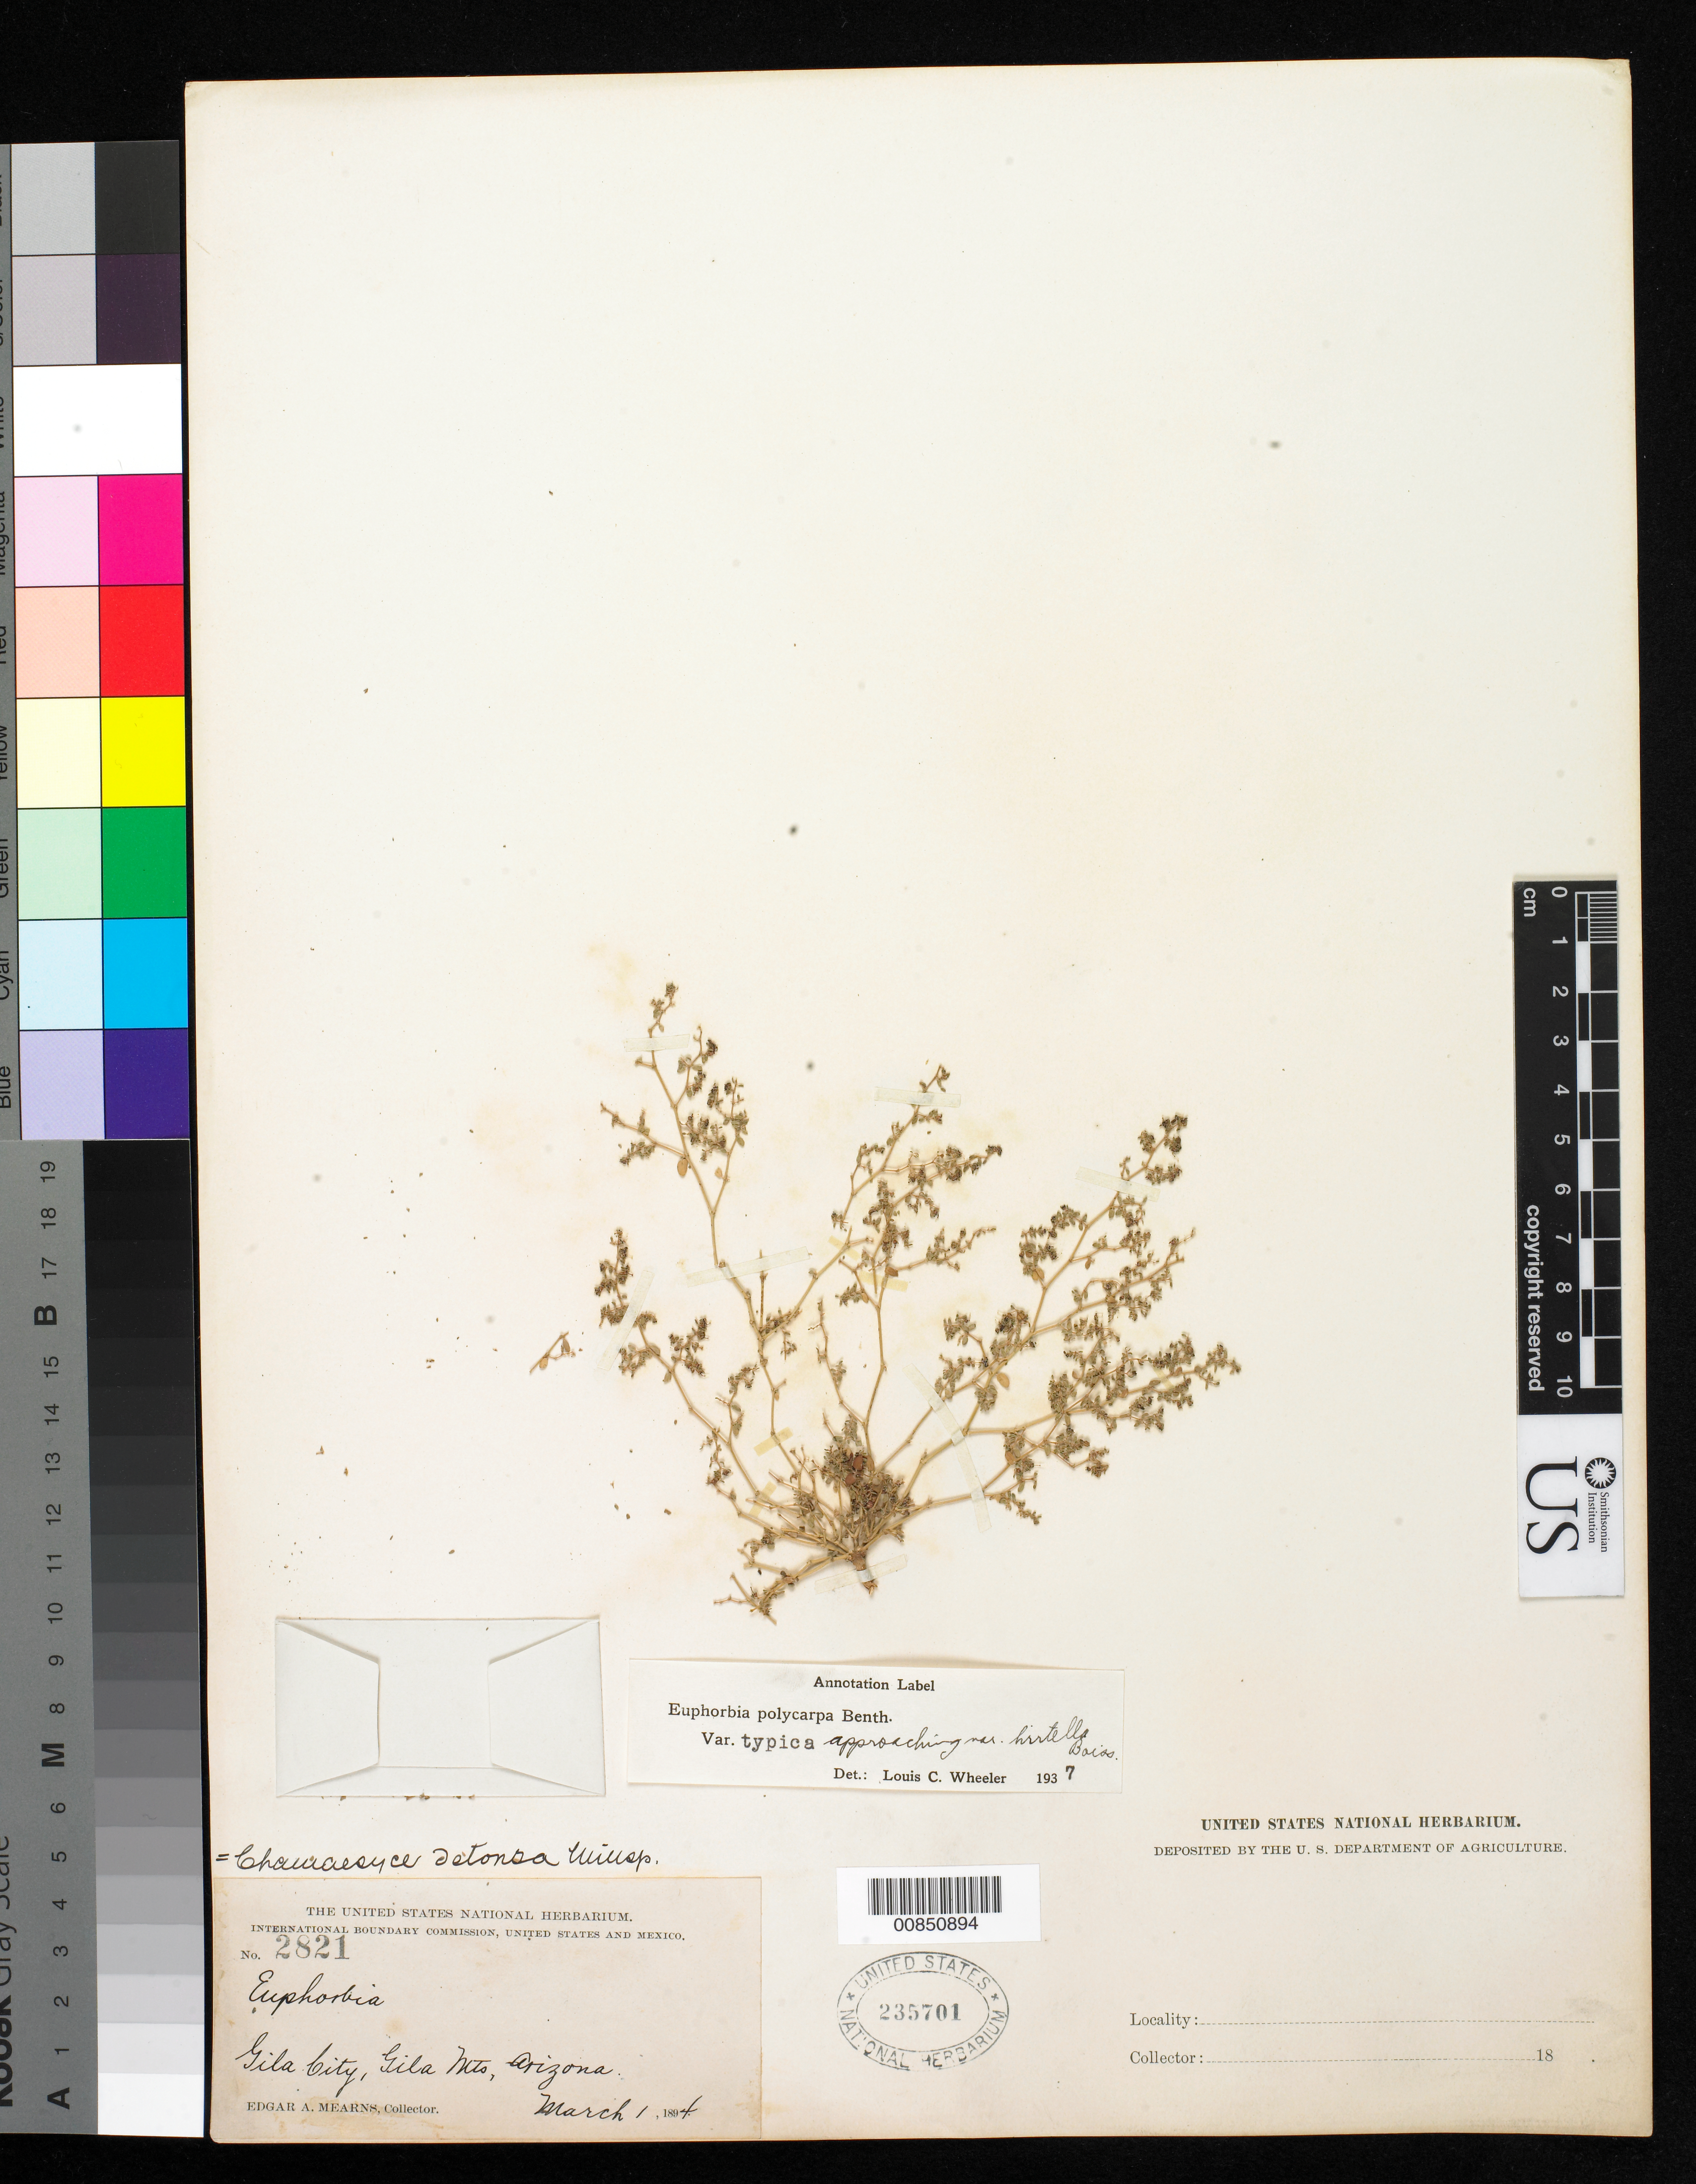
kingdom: Plantae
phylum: Tracheophyta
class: Magnoliopsida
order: Malpighiales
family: Euphorbiaceae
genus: Euphorbia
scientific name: Euphorbia polycarpa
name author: Benth.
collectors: E. A. Mearns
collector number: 2821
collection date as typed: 01 Mar 1894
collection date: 1894-03-01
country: United States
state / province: Arizona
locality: Gila City, Gila Mts.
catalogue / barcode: US 235701